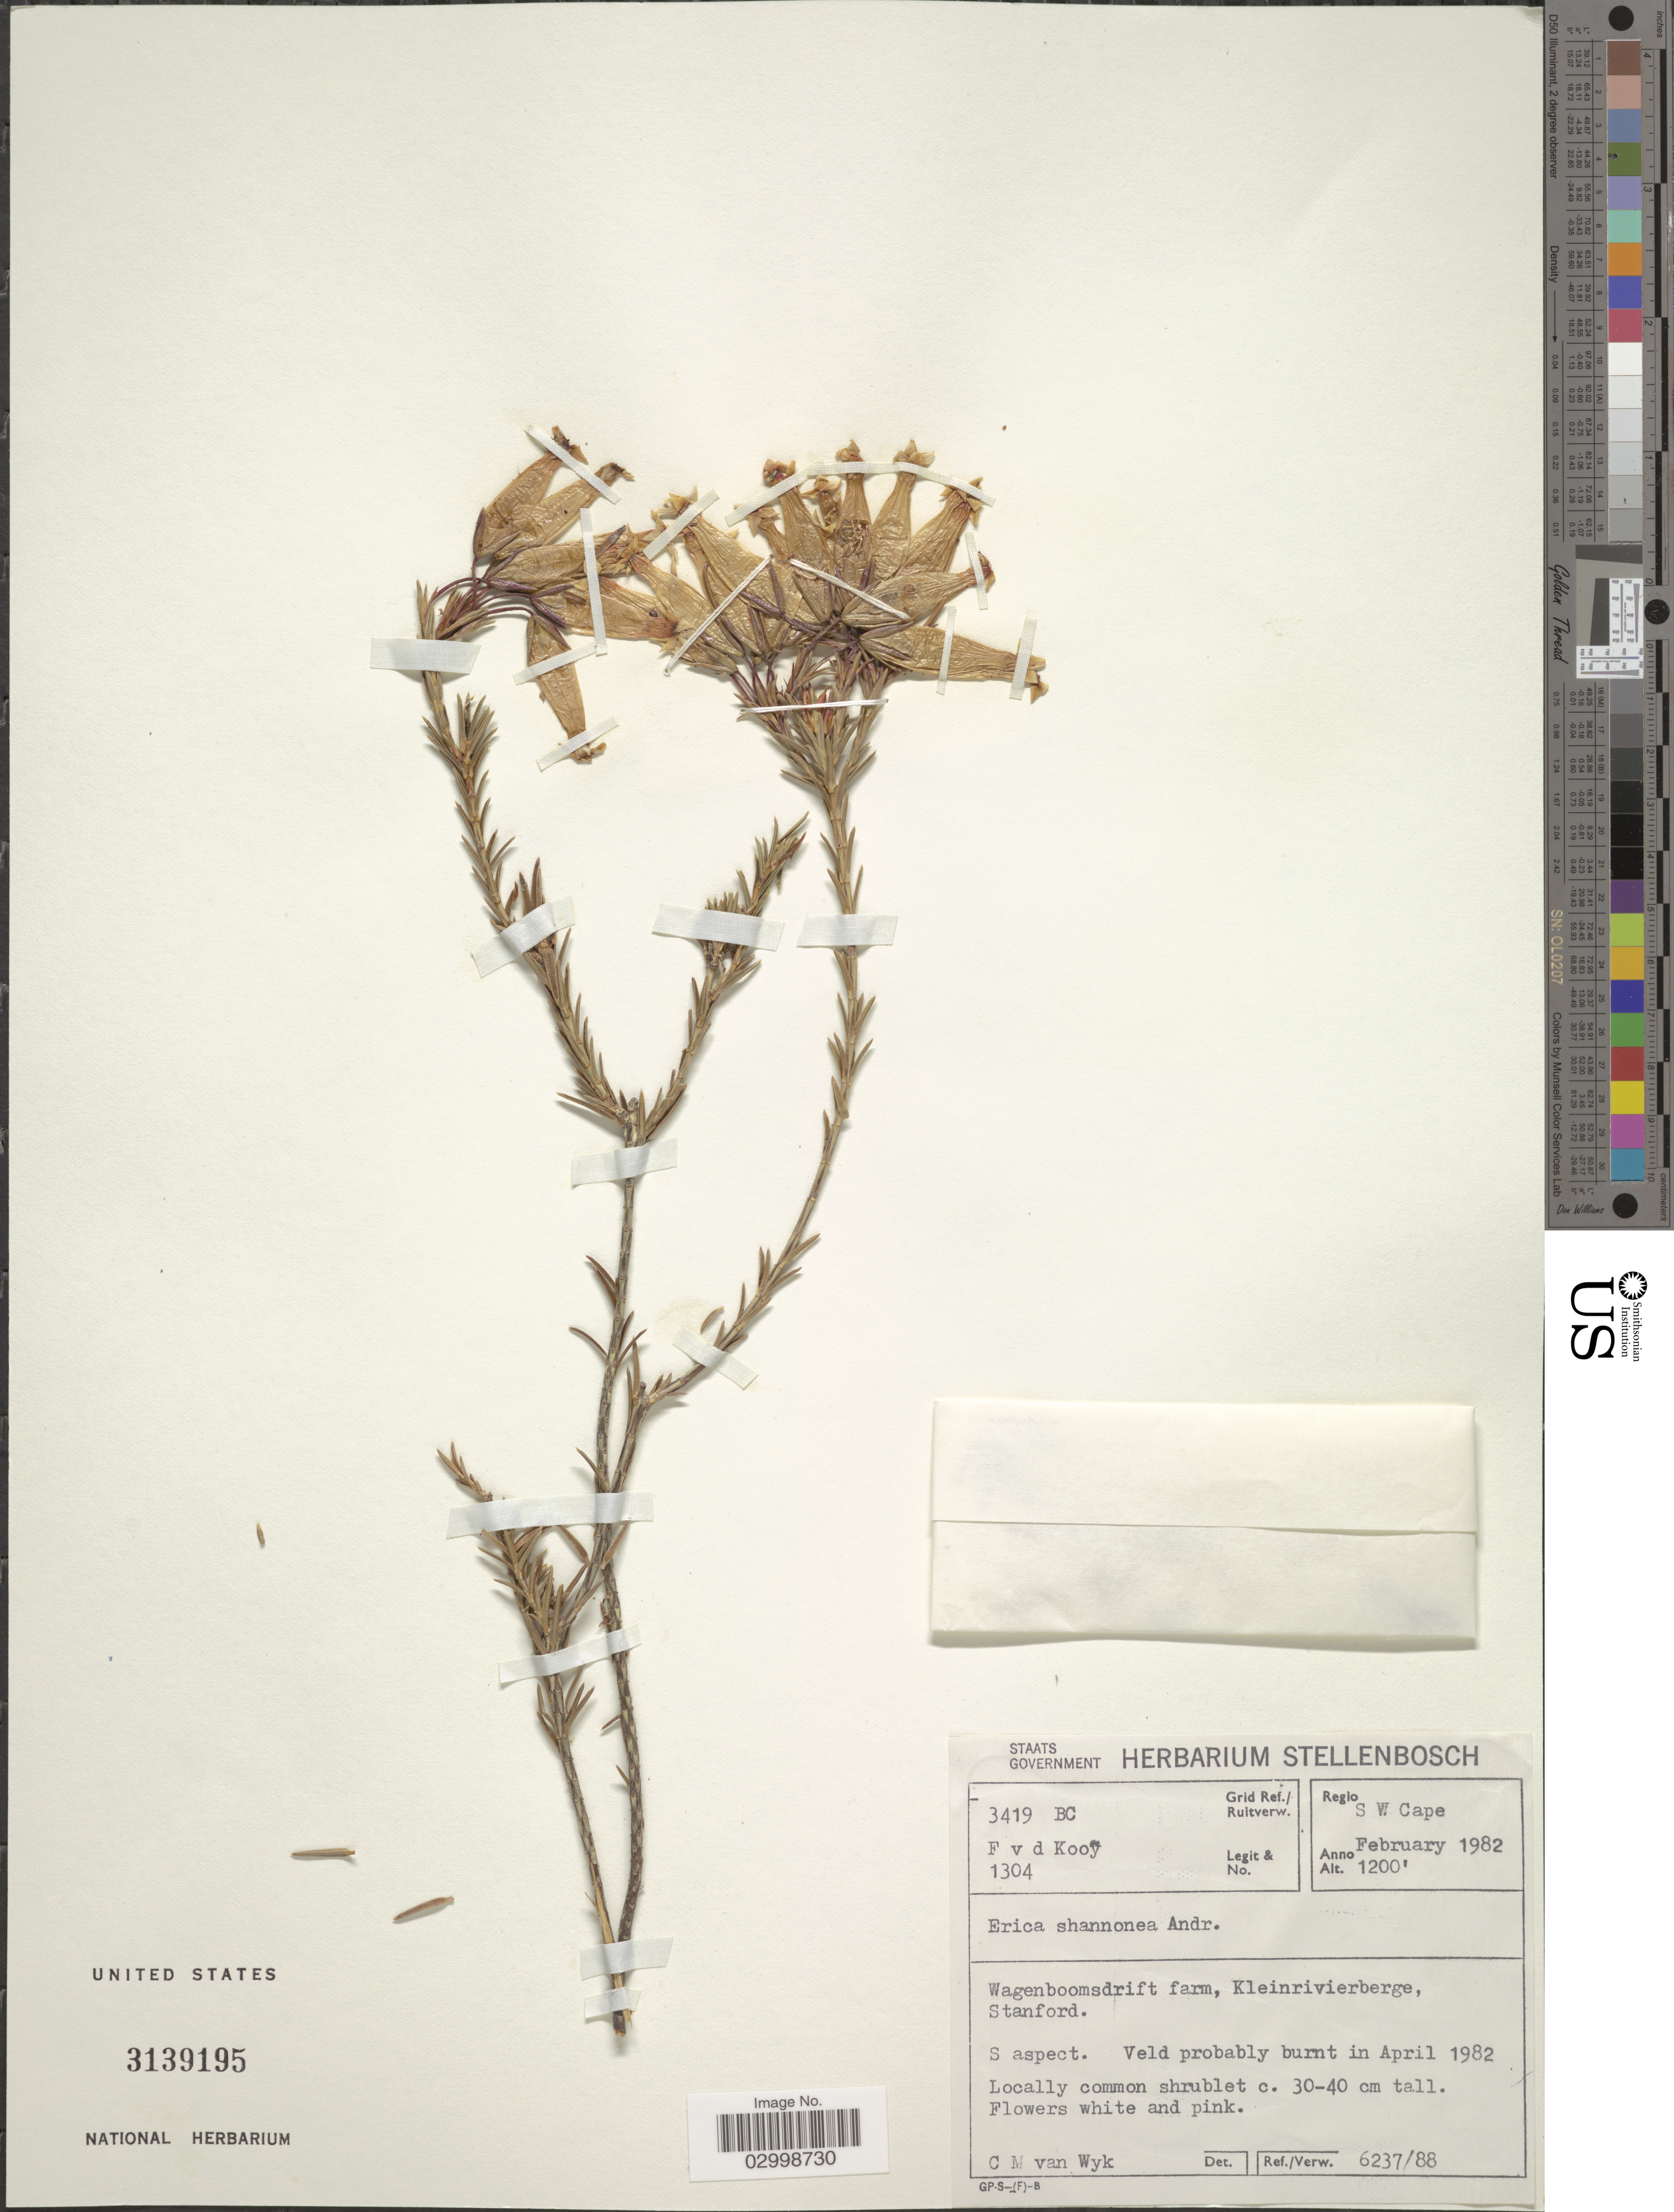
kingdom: Plantae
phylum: Tracheophyta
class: Magnoliopsida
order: Ericales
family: Ericaceae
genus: Erica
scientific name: Erica shannonea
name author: Andrews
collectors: F. Kooy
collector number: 1304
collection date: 1982-02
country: South Africa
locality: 3419 BC Grid Ref./ Ruitverw. Regio S W Cape. Wagenboomsdrift farm, Kleinrivierberge, Stanford.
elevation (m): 366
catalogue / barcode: US 3139195